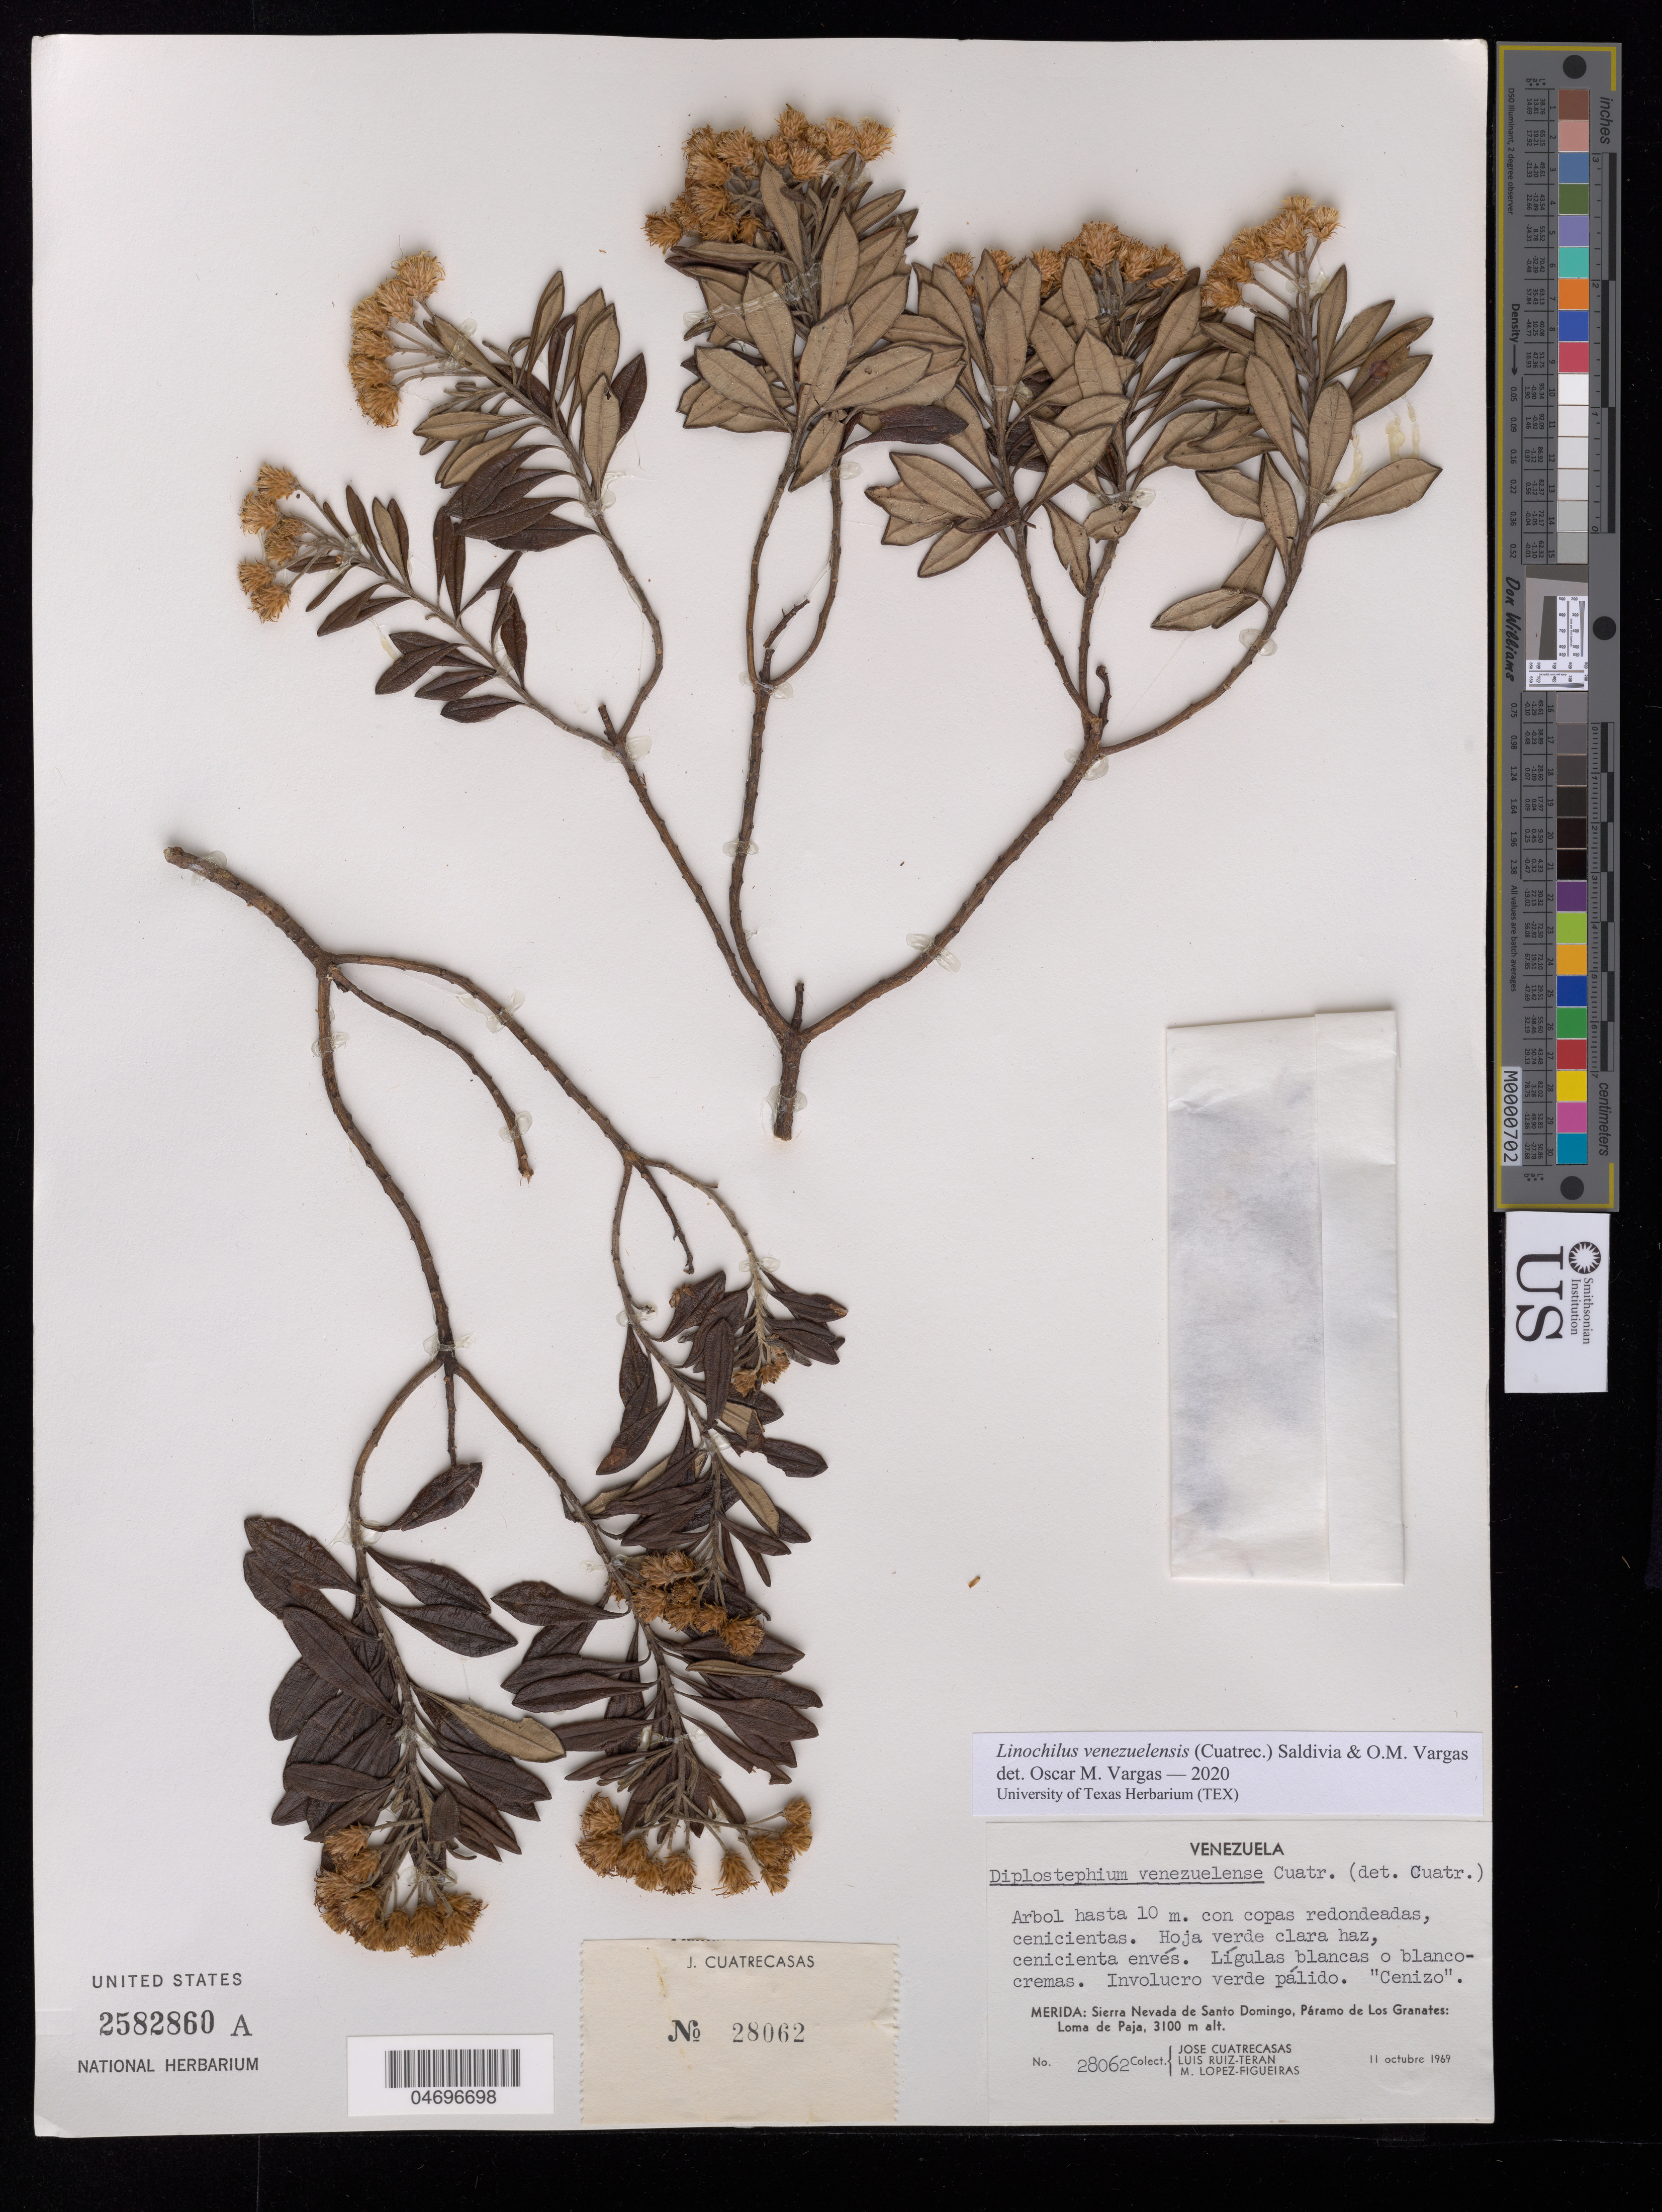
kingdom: Plantae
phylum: Tracheophyta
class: Magnoliopsida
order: Asterales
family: Asteraceae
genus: Linochilus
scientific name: Linochilus venezuelensis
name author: (Cuatrec.) Saldivia & O.M. Vargas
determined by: Vargas, Oscar M.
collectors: J. Cuatrecasas, L. E. Ruíz-Terán & M. López Figueiras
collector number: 28062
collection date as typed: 11 Oct 1969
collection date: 1969-10-11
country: Venezuela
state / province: Mérida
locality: Sierra Nevada de Santo Domingo, Páramo de Los Granates, Loma de Paja.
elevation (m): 3100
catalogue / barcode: US 2582860A